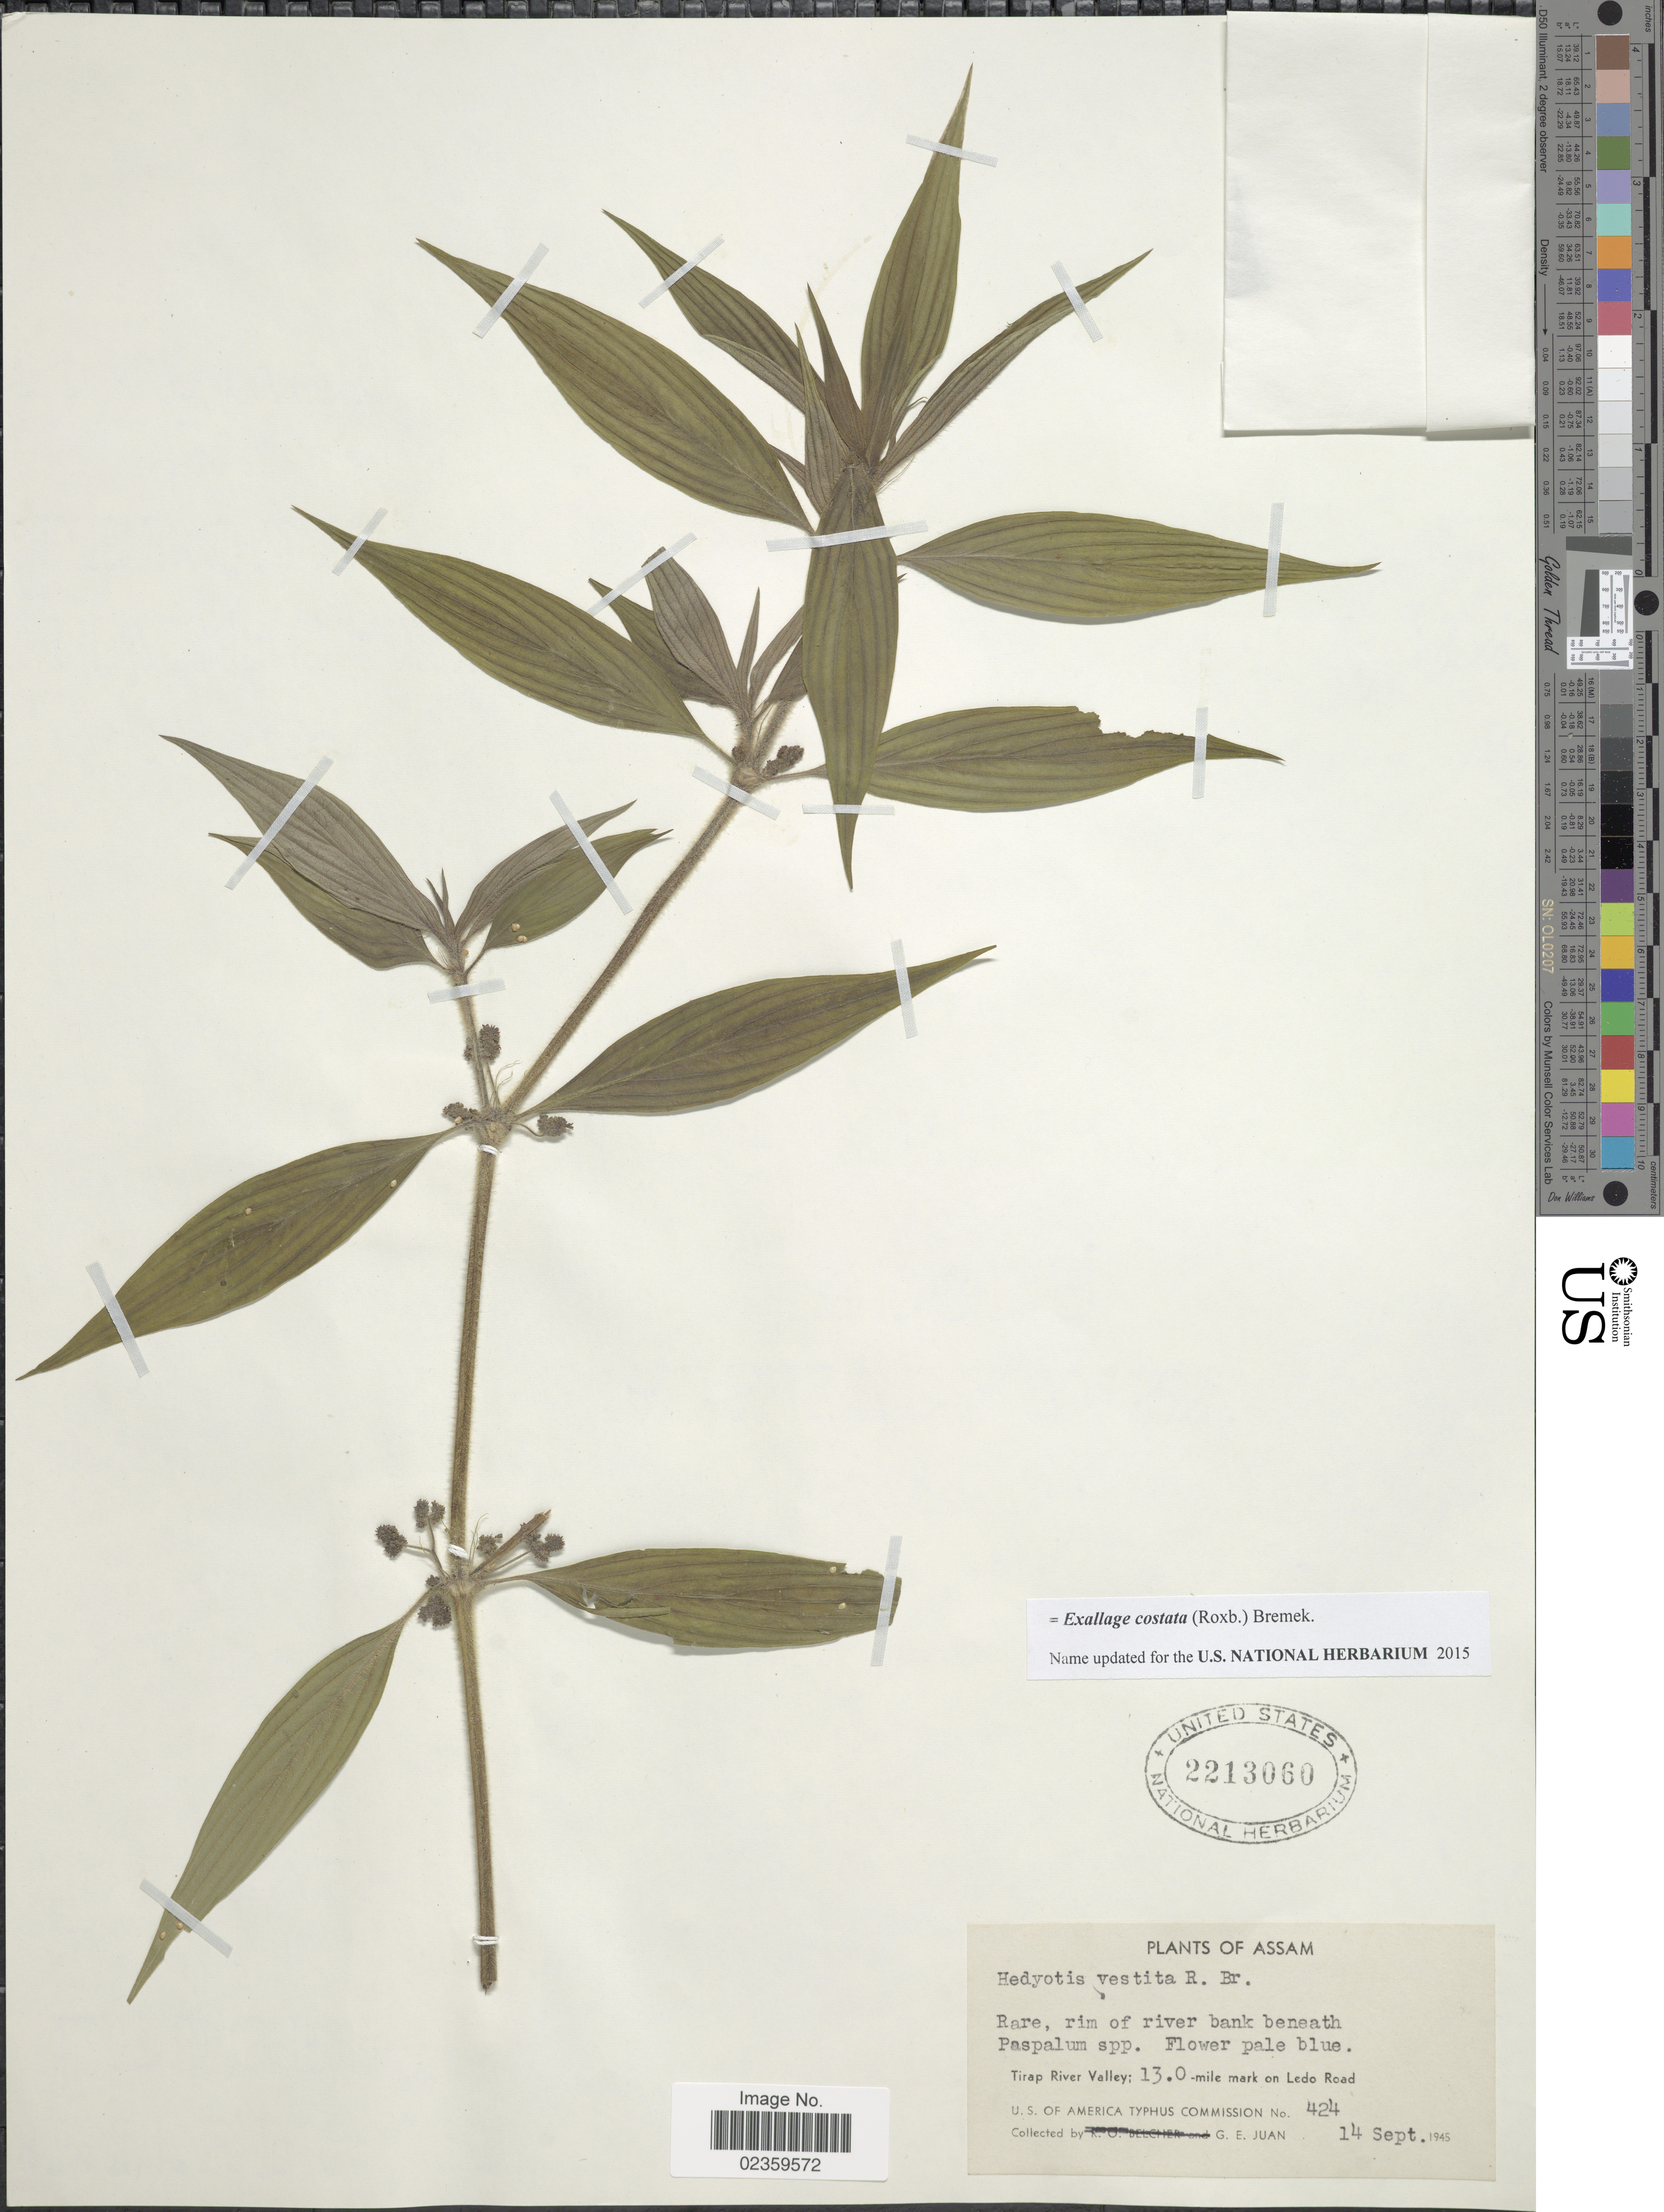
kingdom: Plantae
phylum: Tracheophyta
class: Magnoliopsida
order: Gentianales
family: Rubiaceae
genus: Exallage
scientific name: Exallage costata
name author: (Roxb.) Bremek.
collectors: G. Juan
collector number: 424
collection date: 1945-09-14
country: India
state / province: Assam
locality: Tirap River Valley; 13.0- mile mark on Ledo Road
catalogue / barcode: US 2213060